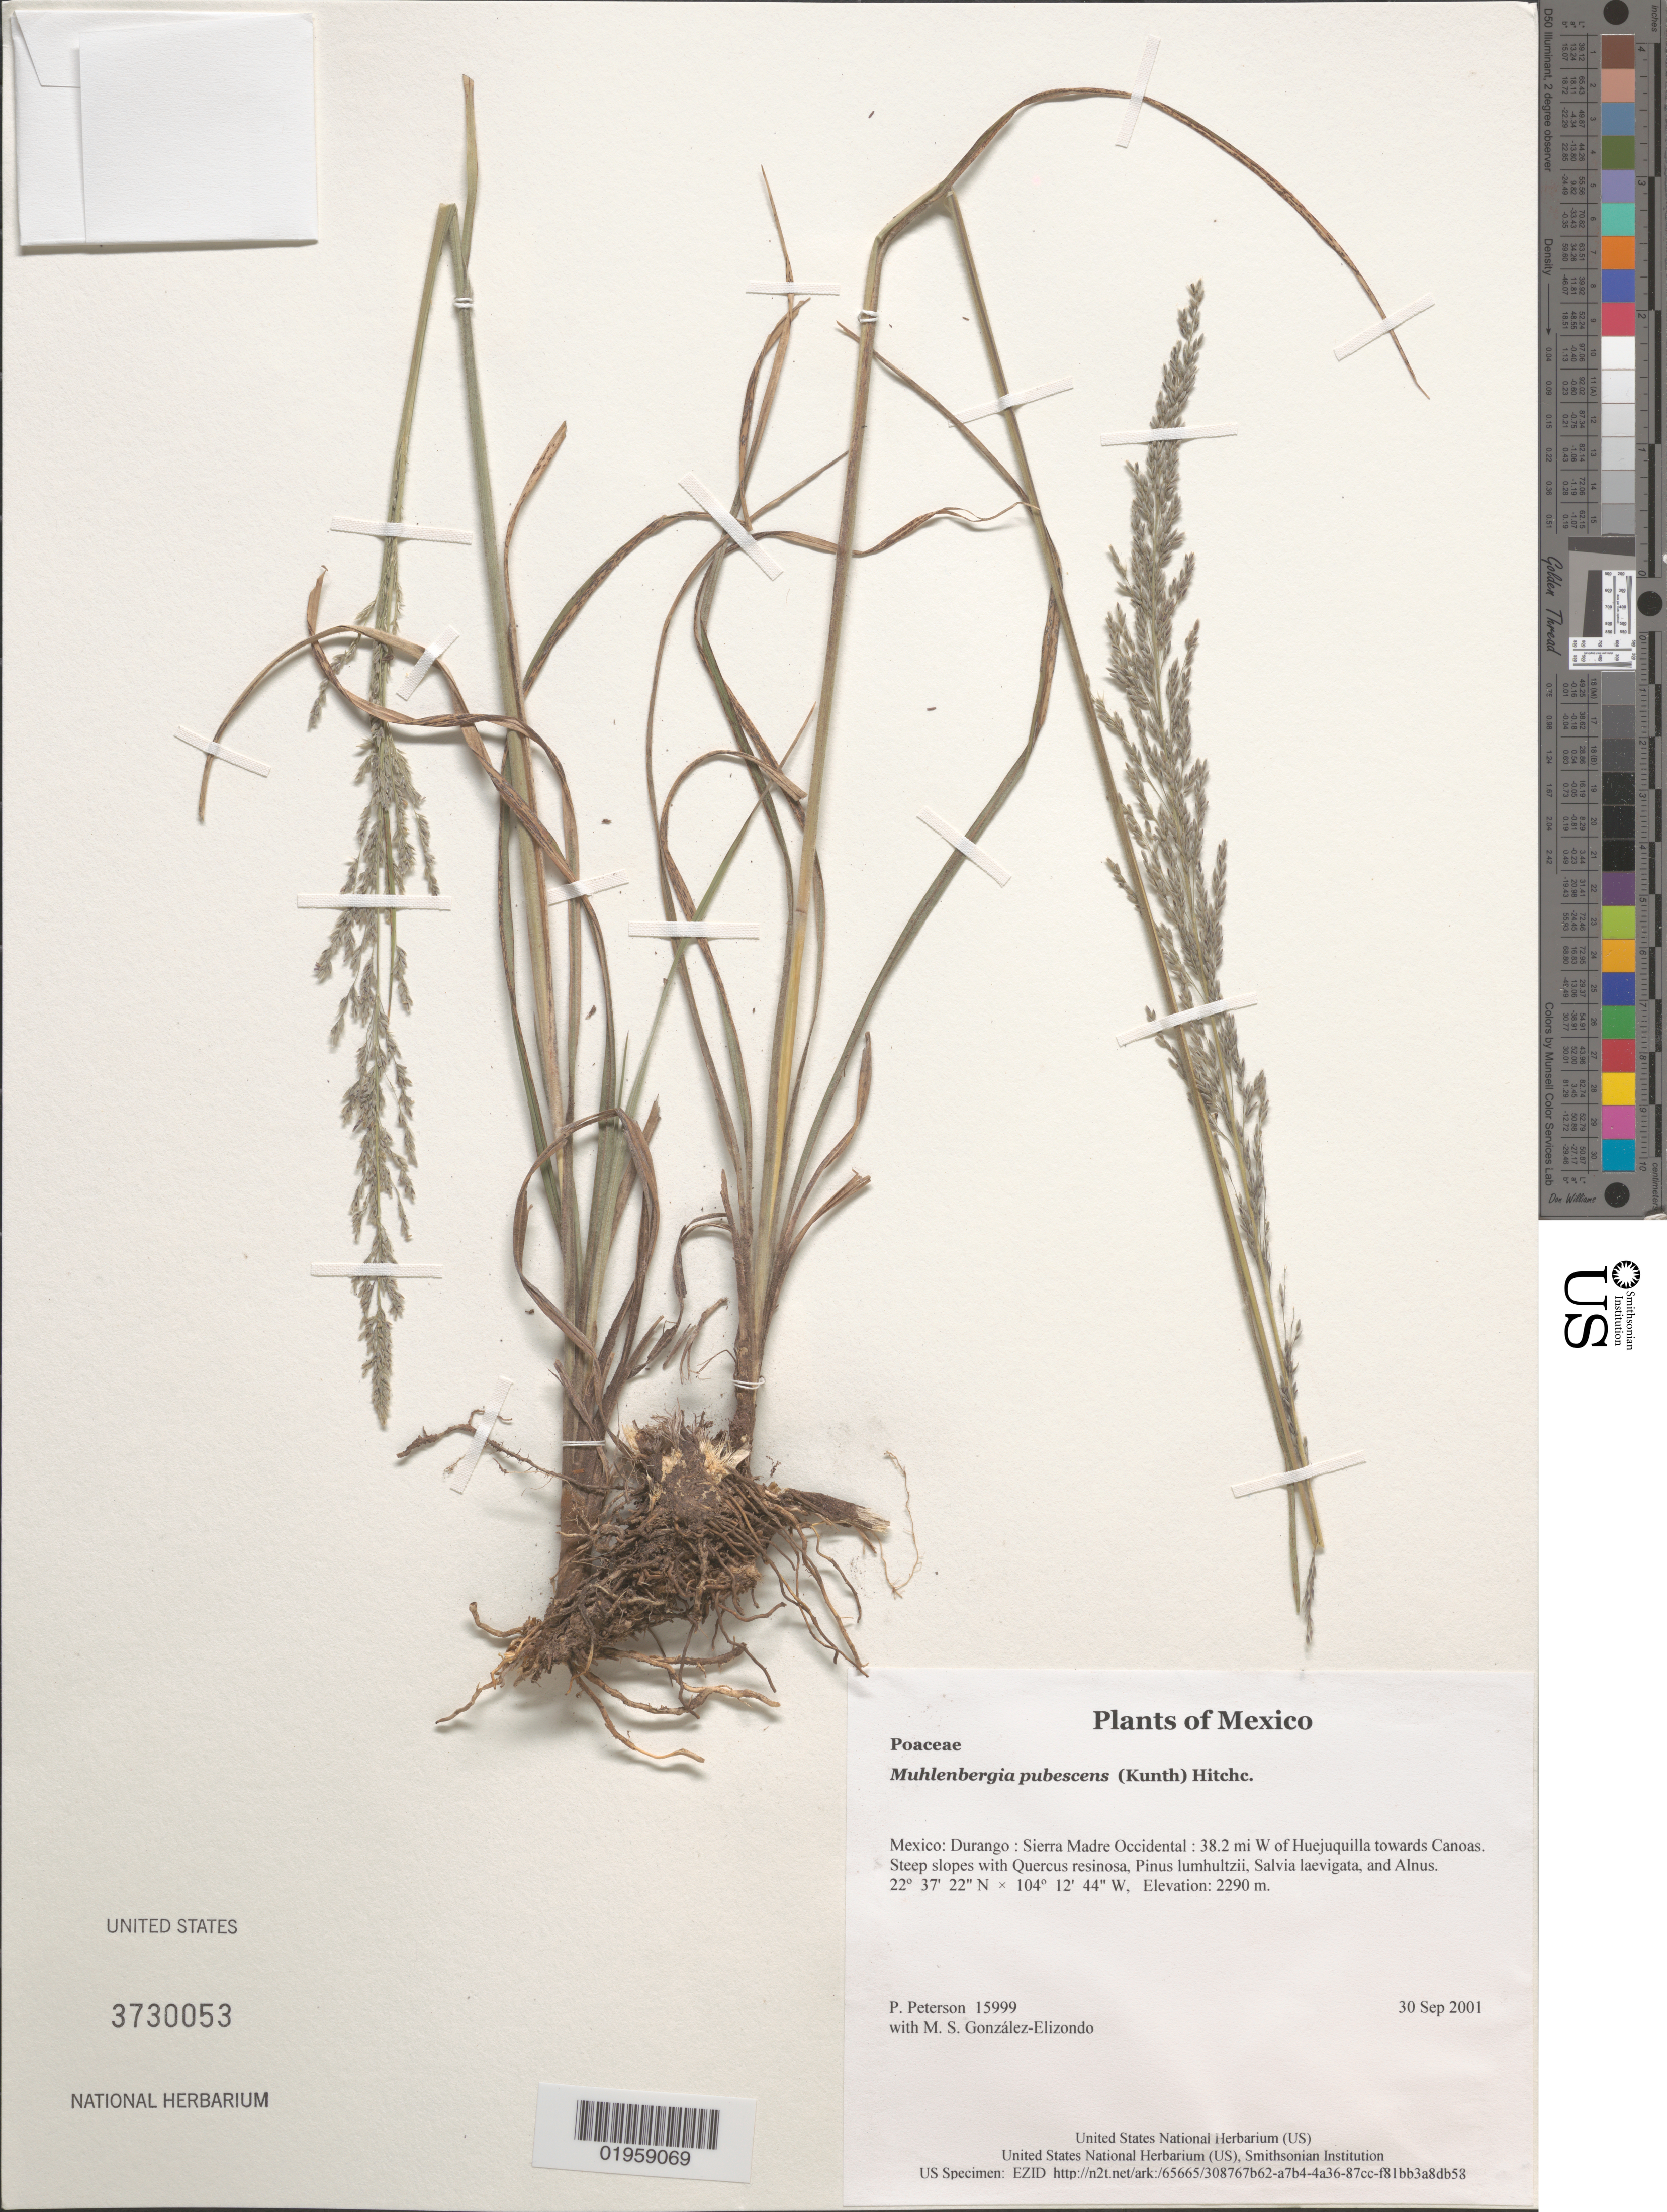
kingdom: Plantae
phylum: Tracheophyta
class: Liliopsida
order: Poales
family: Poaceae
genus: Muhlenbergia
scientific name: Muhlenbergia pubescens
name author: (Kunth) Hitchc.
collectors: P. M. Peterson & M. S. González-Elizondo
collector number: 15999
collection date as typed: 30 Sep 2001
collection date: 2001-09-30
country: Mexico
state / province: Durango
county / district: Sierra Madre Occidental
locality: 38.2 mi W of Huejuquilla towards Canoas. Steep slopes with Quercus resinosa, Pinus lumhultzii, Salvia laevigata, and Alnus.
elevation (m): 2290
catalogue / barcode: US 3730053